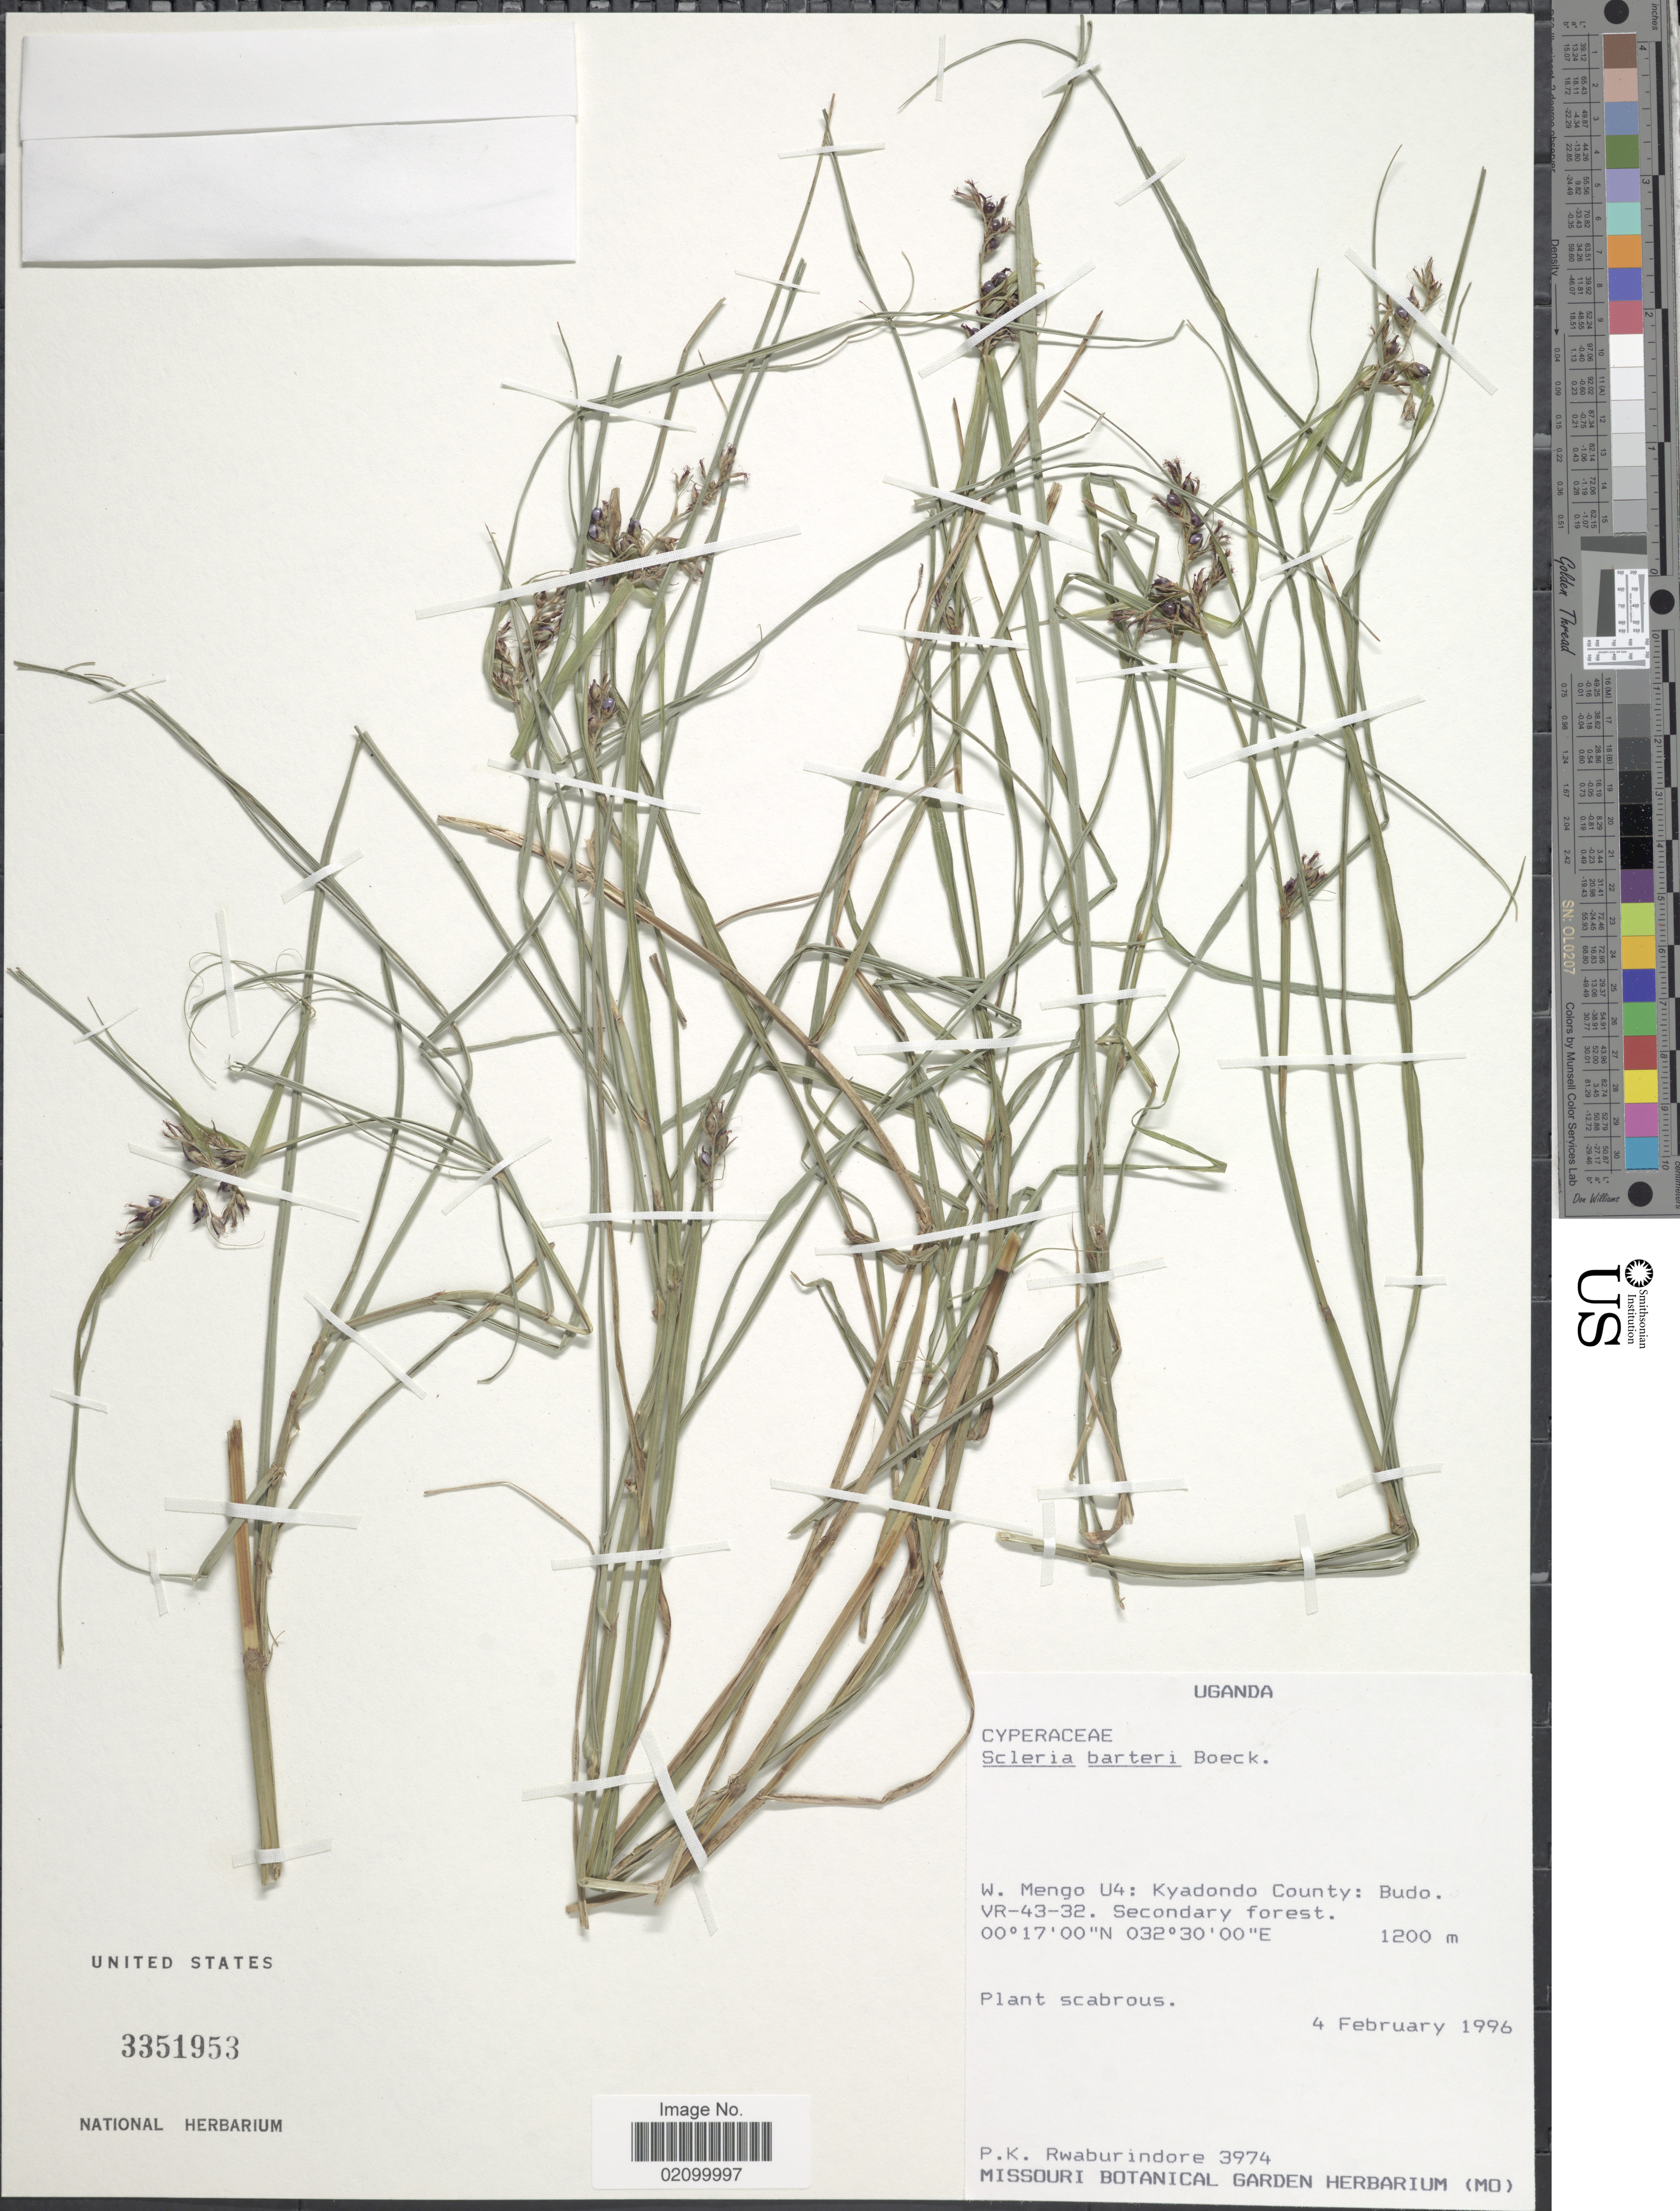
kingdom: Plantae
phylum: Tracheophyta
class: Liliopsida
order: Poales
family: Cyperaceae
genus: Scleria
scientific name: Scleria boivinii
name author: Steud.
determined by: Bauters, K.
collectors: P. Rwaburindore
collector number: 3974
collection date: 1996-02-04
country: Uganda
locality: W. Mengo U4: Kyadondo County: Budo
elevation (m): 1200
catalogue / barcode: US 3351953